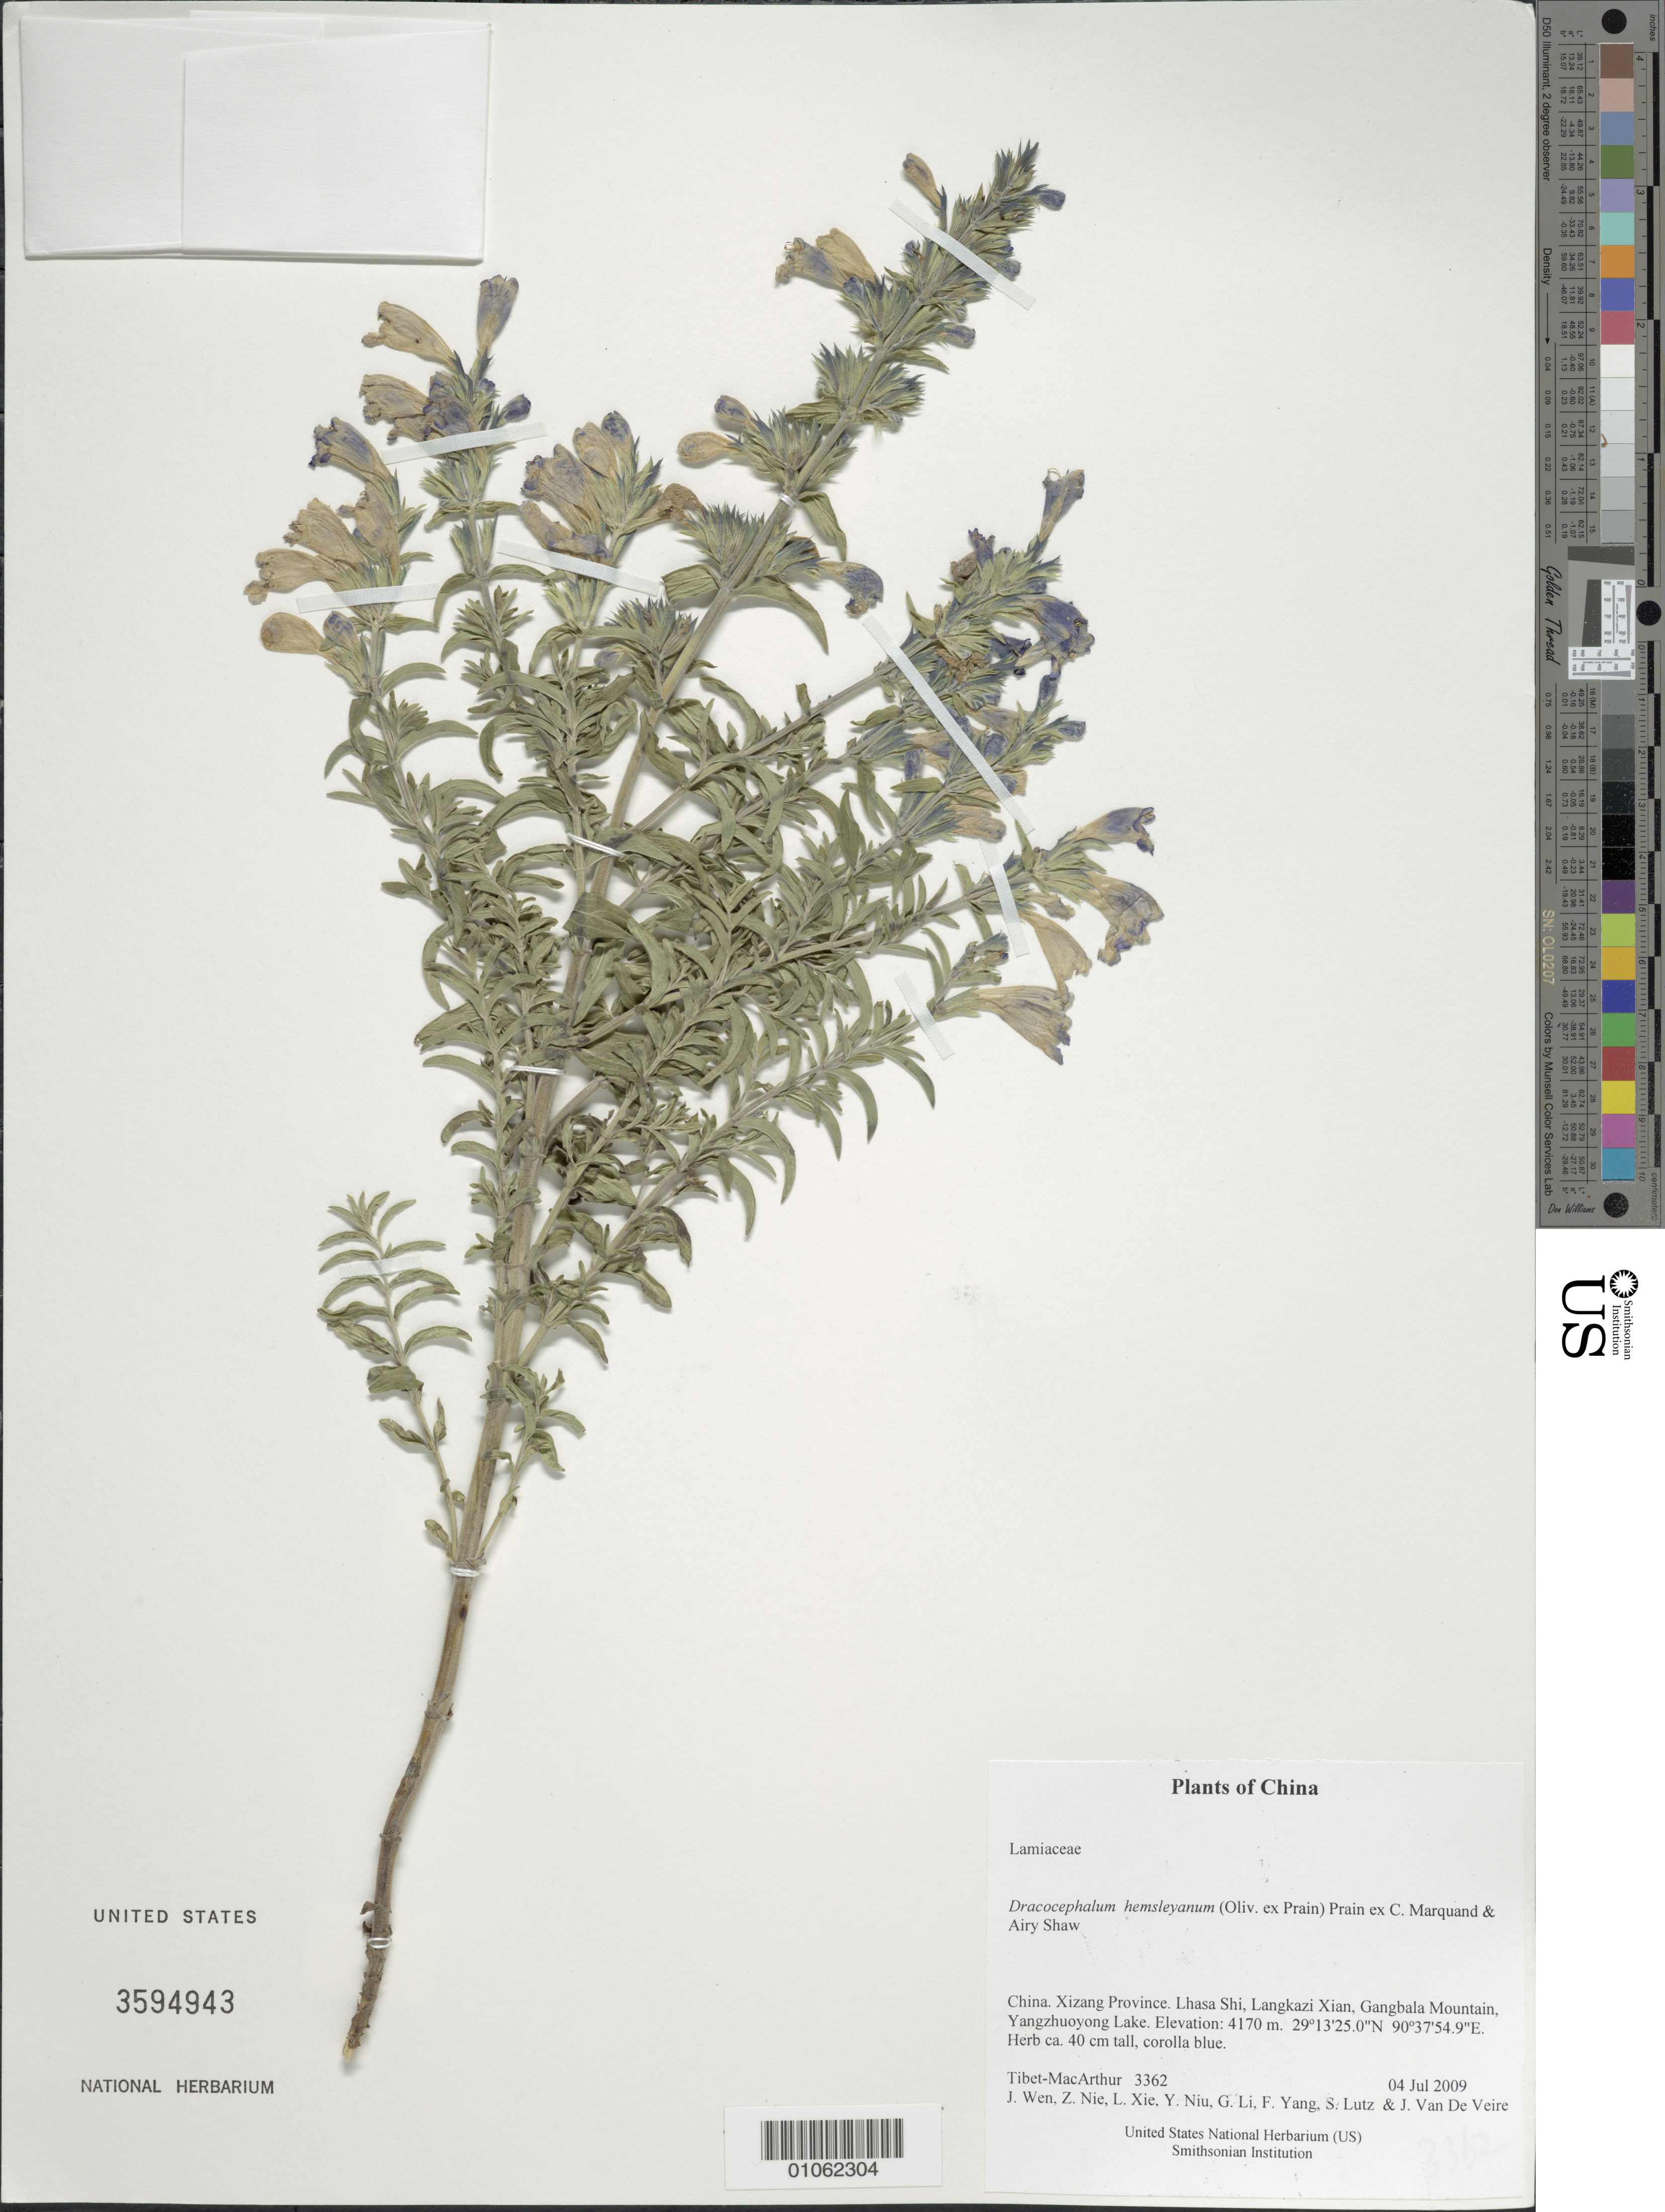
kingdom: Plantae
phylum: Tracheophyta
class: Magnoliopsida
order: Lamiales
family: Lamiaceae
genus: Dracocephalum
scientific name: Dracocephalum hemsleyanum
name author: (Oliv. ex Prain) Prain ex C. Marquand & Airy Shaw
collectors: Tibet-MacArthur, J. Wen, Z. Nie, L. Xie, Y. Niu, G. Li, F. Yang, S. Lutz & J. Van De Veire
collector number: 3362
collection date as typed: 04 Jul 2009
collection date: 2009-07-04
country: China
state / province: Xizang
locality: Lhasa Shi, Langkazi Xian, Gangbala Mountain, Yangzhuoyong Lake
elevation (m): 4170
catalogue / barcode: US 3594943